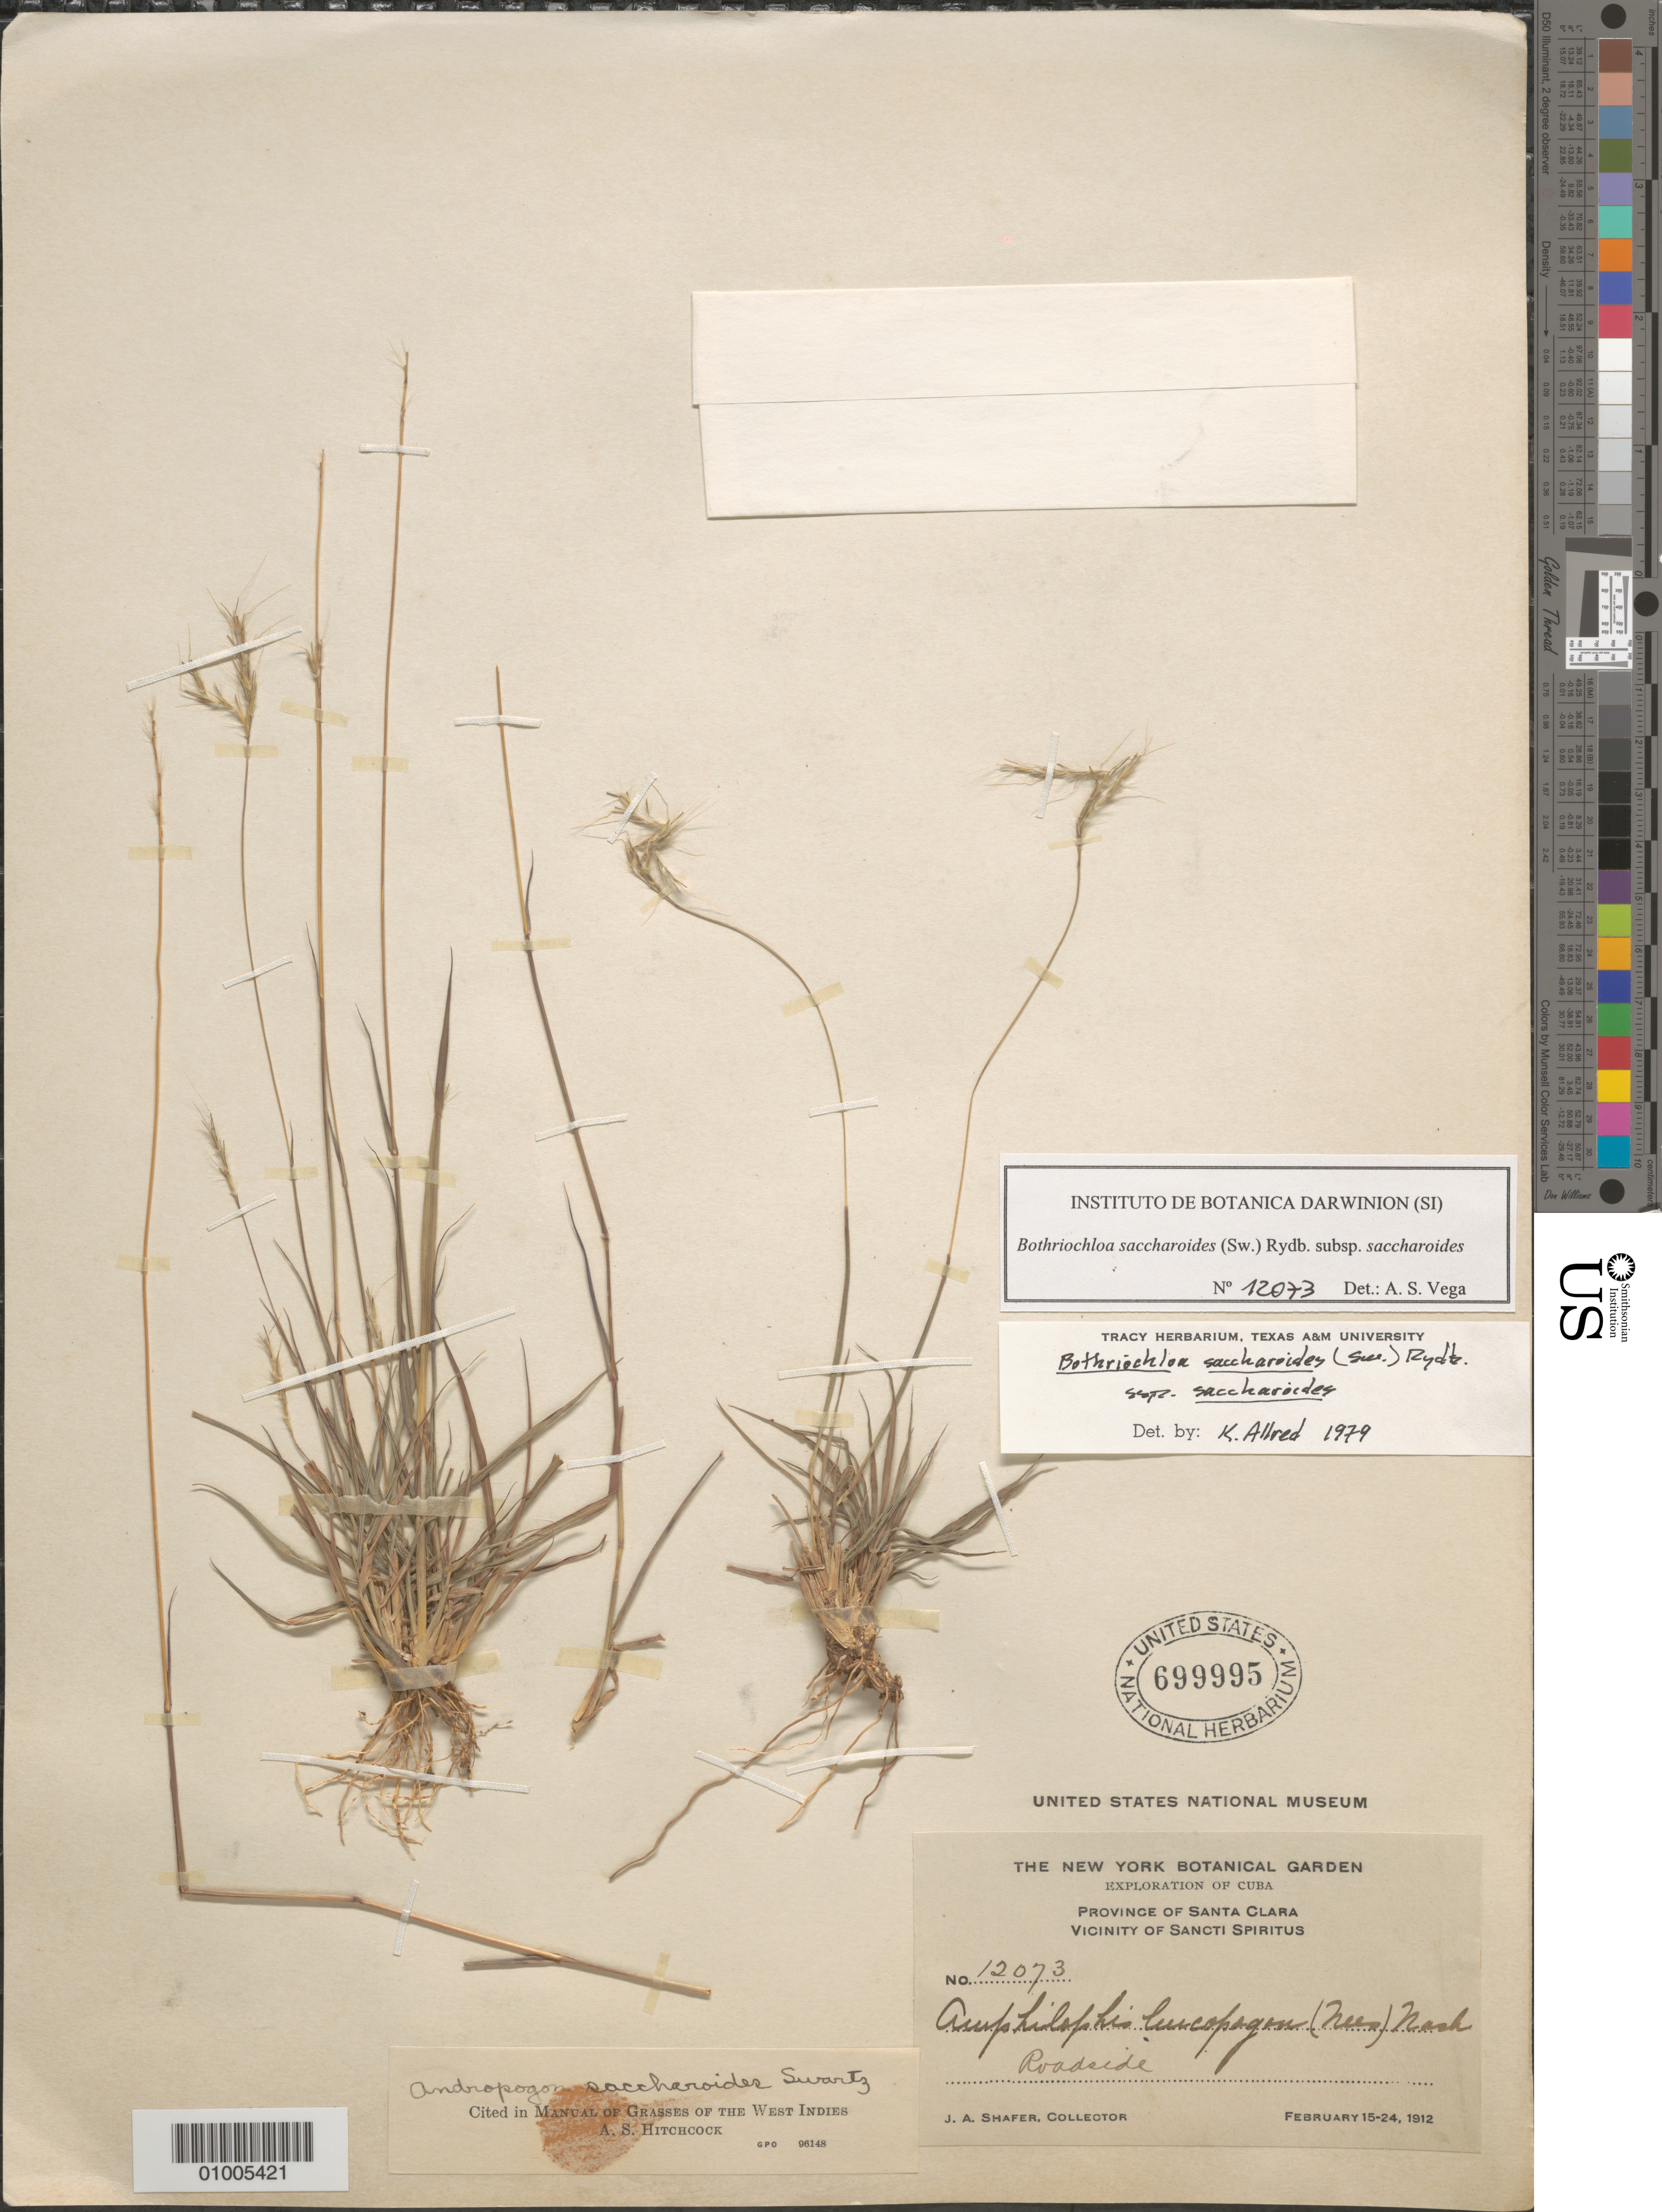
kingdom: Plantae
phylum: Tracheophyta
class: Liliopsida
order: Poales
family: Poaceae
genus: Bothriochloa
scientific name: Bothriochloa saccharoides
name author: (Sw.) Rydb.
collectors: J. A. Shafer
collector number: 12073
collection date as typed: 15 Feb 1912 to 24 Feb 1912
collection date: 1912-02-15/1912-02-24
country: Cuba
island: Cuba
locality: Roadisde Province of Santa Clara, Vicinity of Sancti Spiritus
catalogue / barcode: US 699995